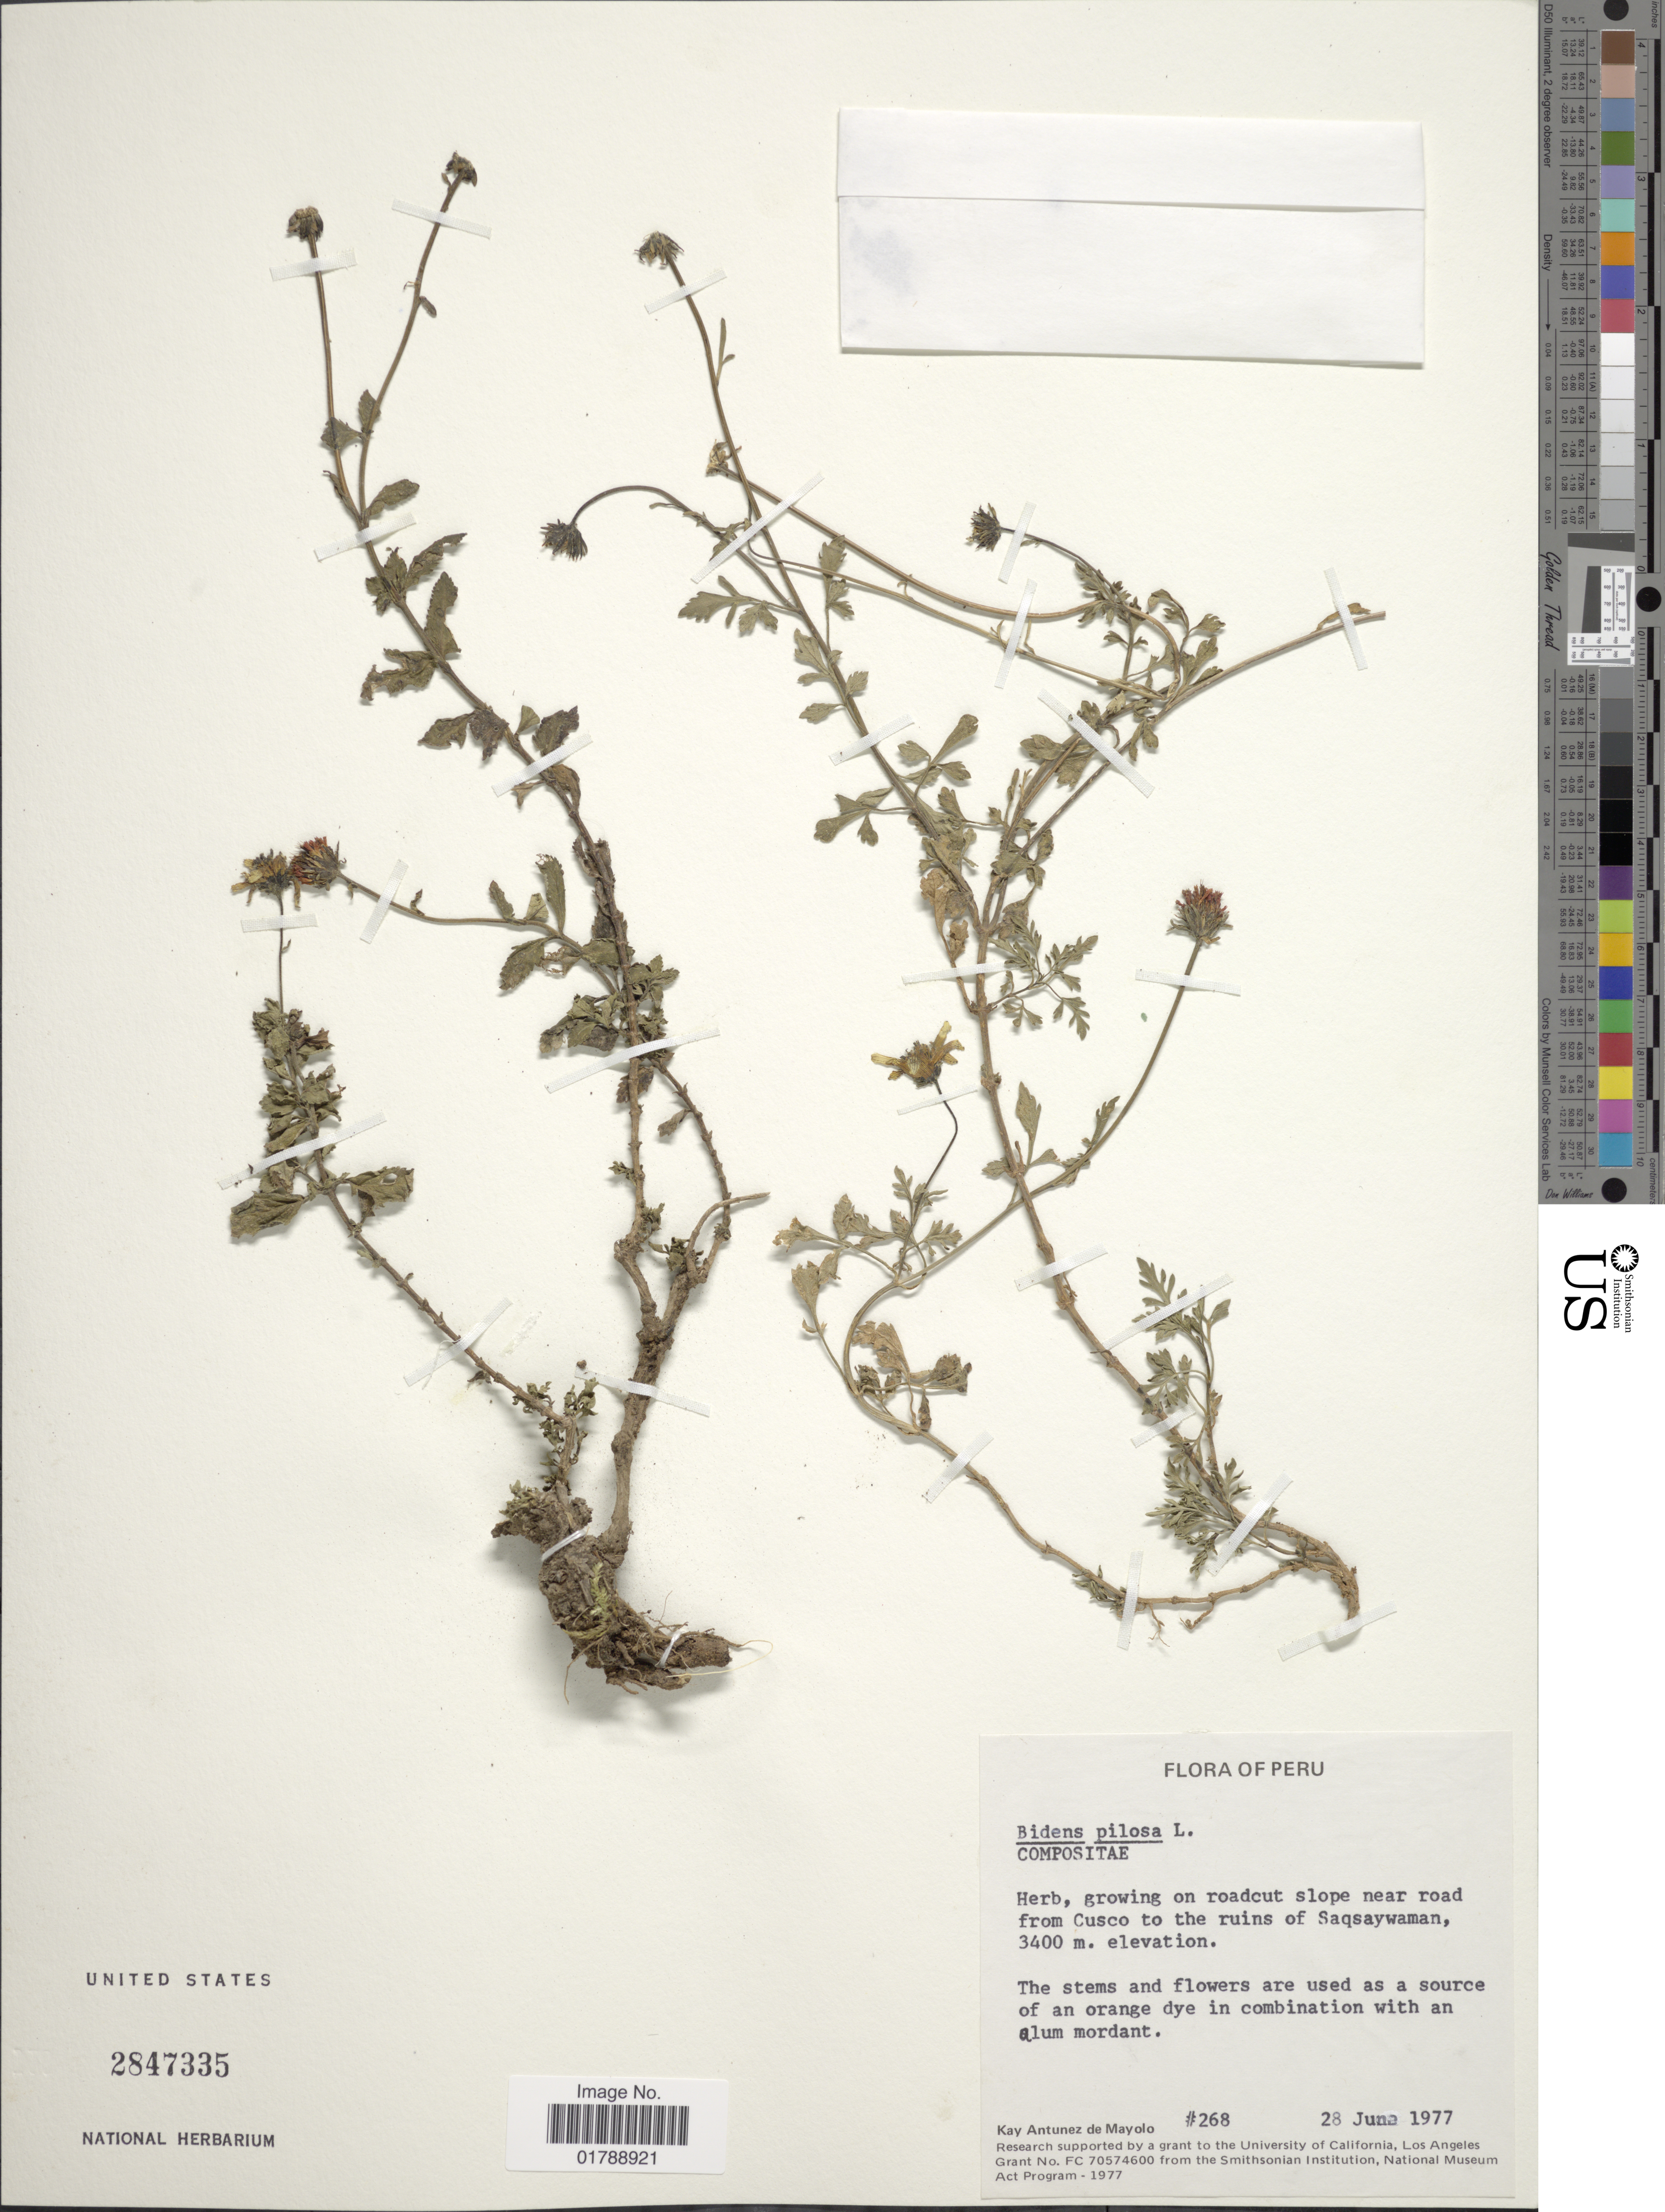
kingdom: Plantae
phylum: Tracheophyta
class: Magnoliopsida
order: Asterales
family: Asteraceae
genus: Bidens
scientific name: Bidens pilosa var. radiata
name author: (Sch. Bip.) J.A. Schmidt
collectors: K. Antunez de Mayolo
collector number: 268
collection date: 1977-06-28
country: Peru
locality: Near road from Cusco to the ruins of Saqsaywaman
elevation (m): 3400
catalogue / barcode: US 2847335